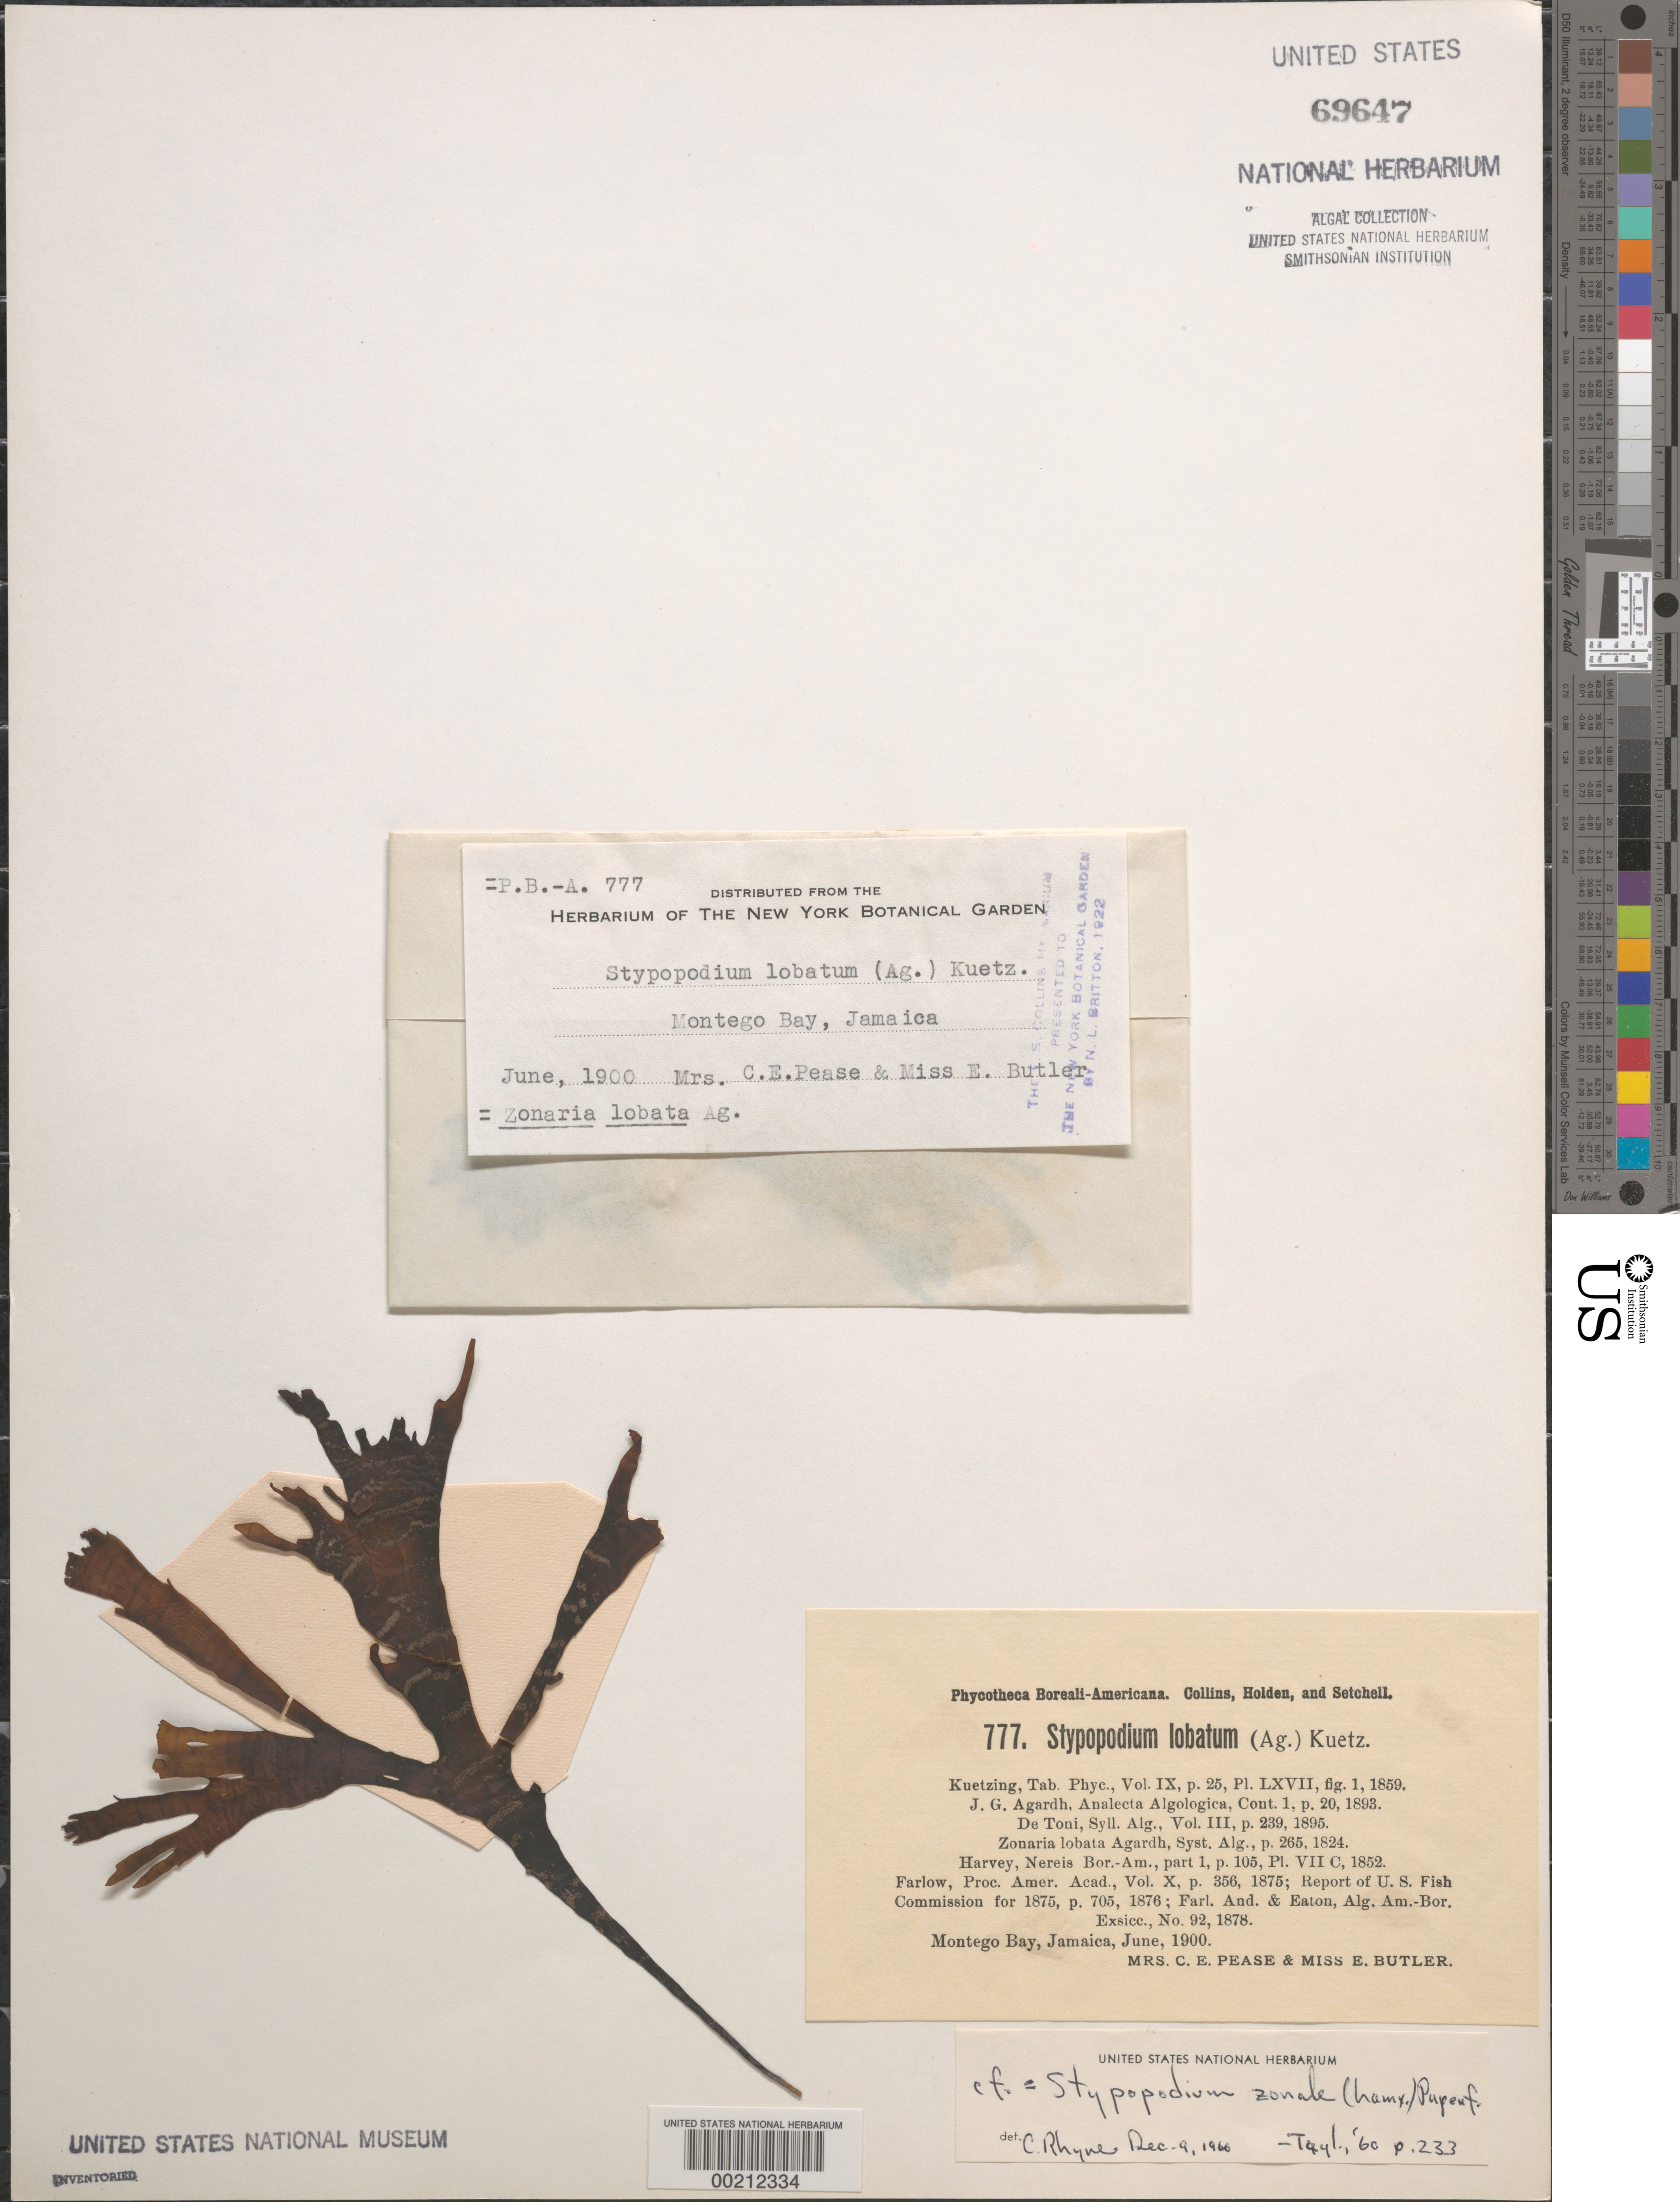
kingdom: Chromista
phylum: Ochrophyta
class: Phaeophyceae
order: Dictyotales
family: Dictyotaceae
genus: Stypopodium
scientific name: Stypopodium zonale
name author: (J.V.Lamouroux) Papenf.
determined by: Rhyne, C. F.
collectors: C. Pease & E. Butler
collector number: PB-A 777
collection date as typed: Jun 1900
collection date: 1900-06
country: Jamaica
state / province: Saint James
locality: Montego Bay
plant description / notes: Collins, Holden & Setchell, Phycotheca Boreali-Americana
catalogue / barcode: US 69647